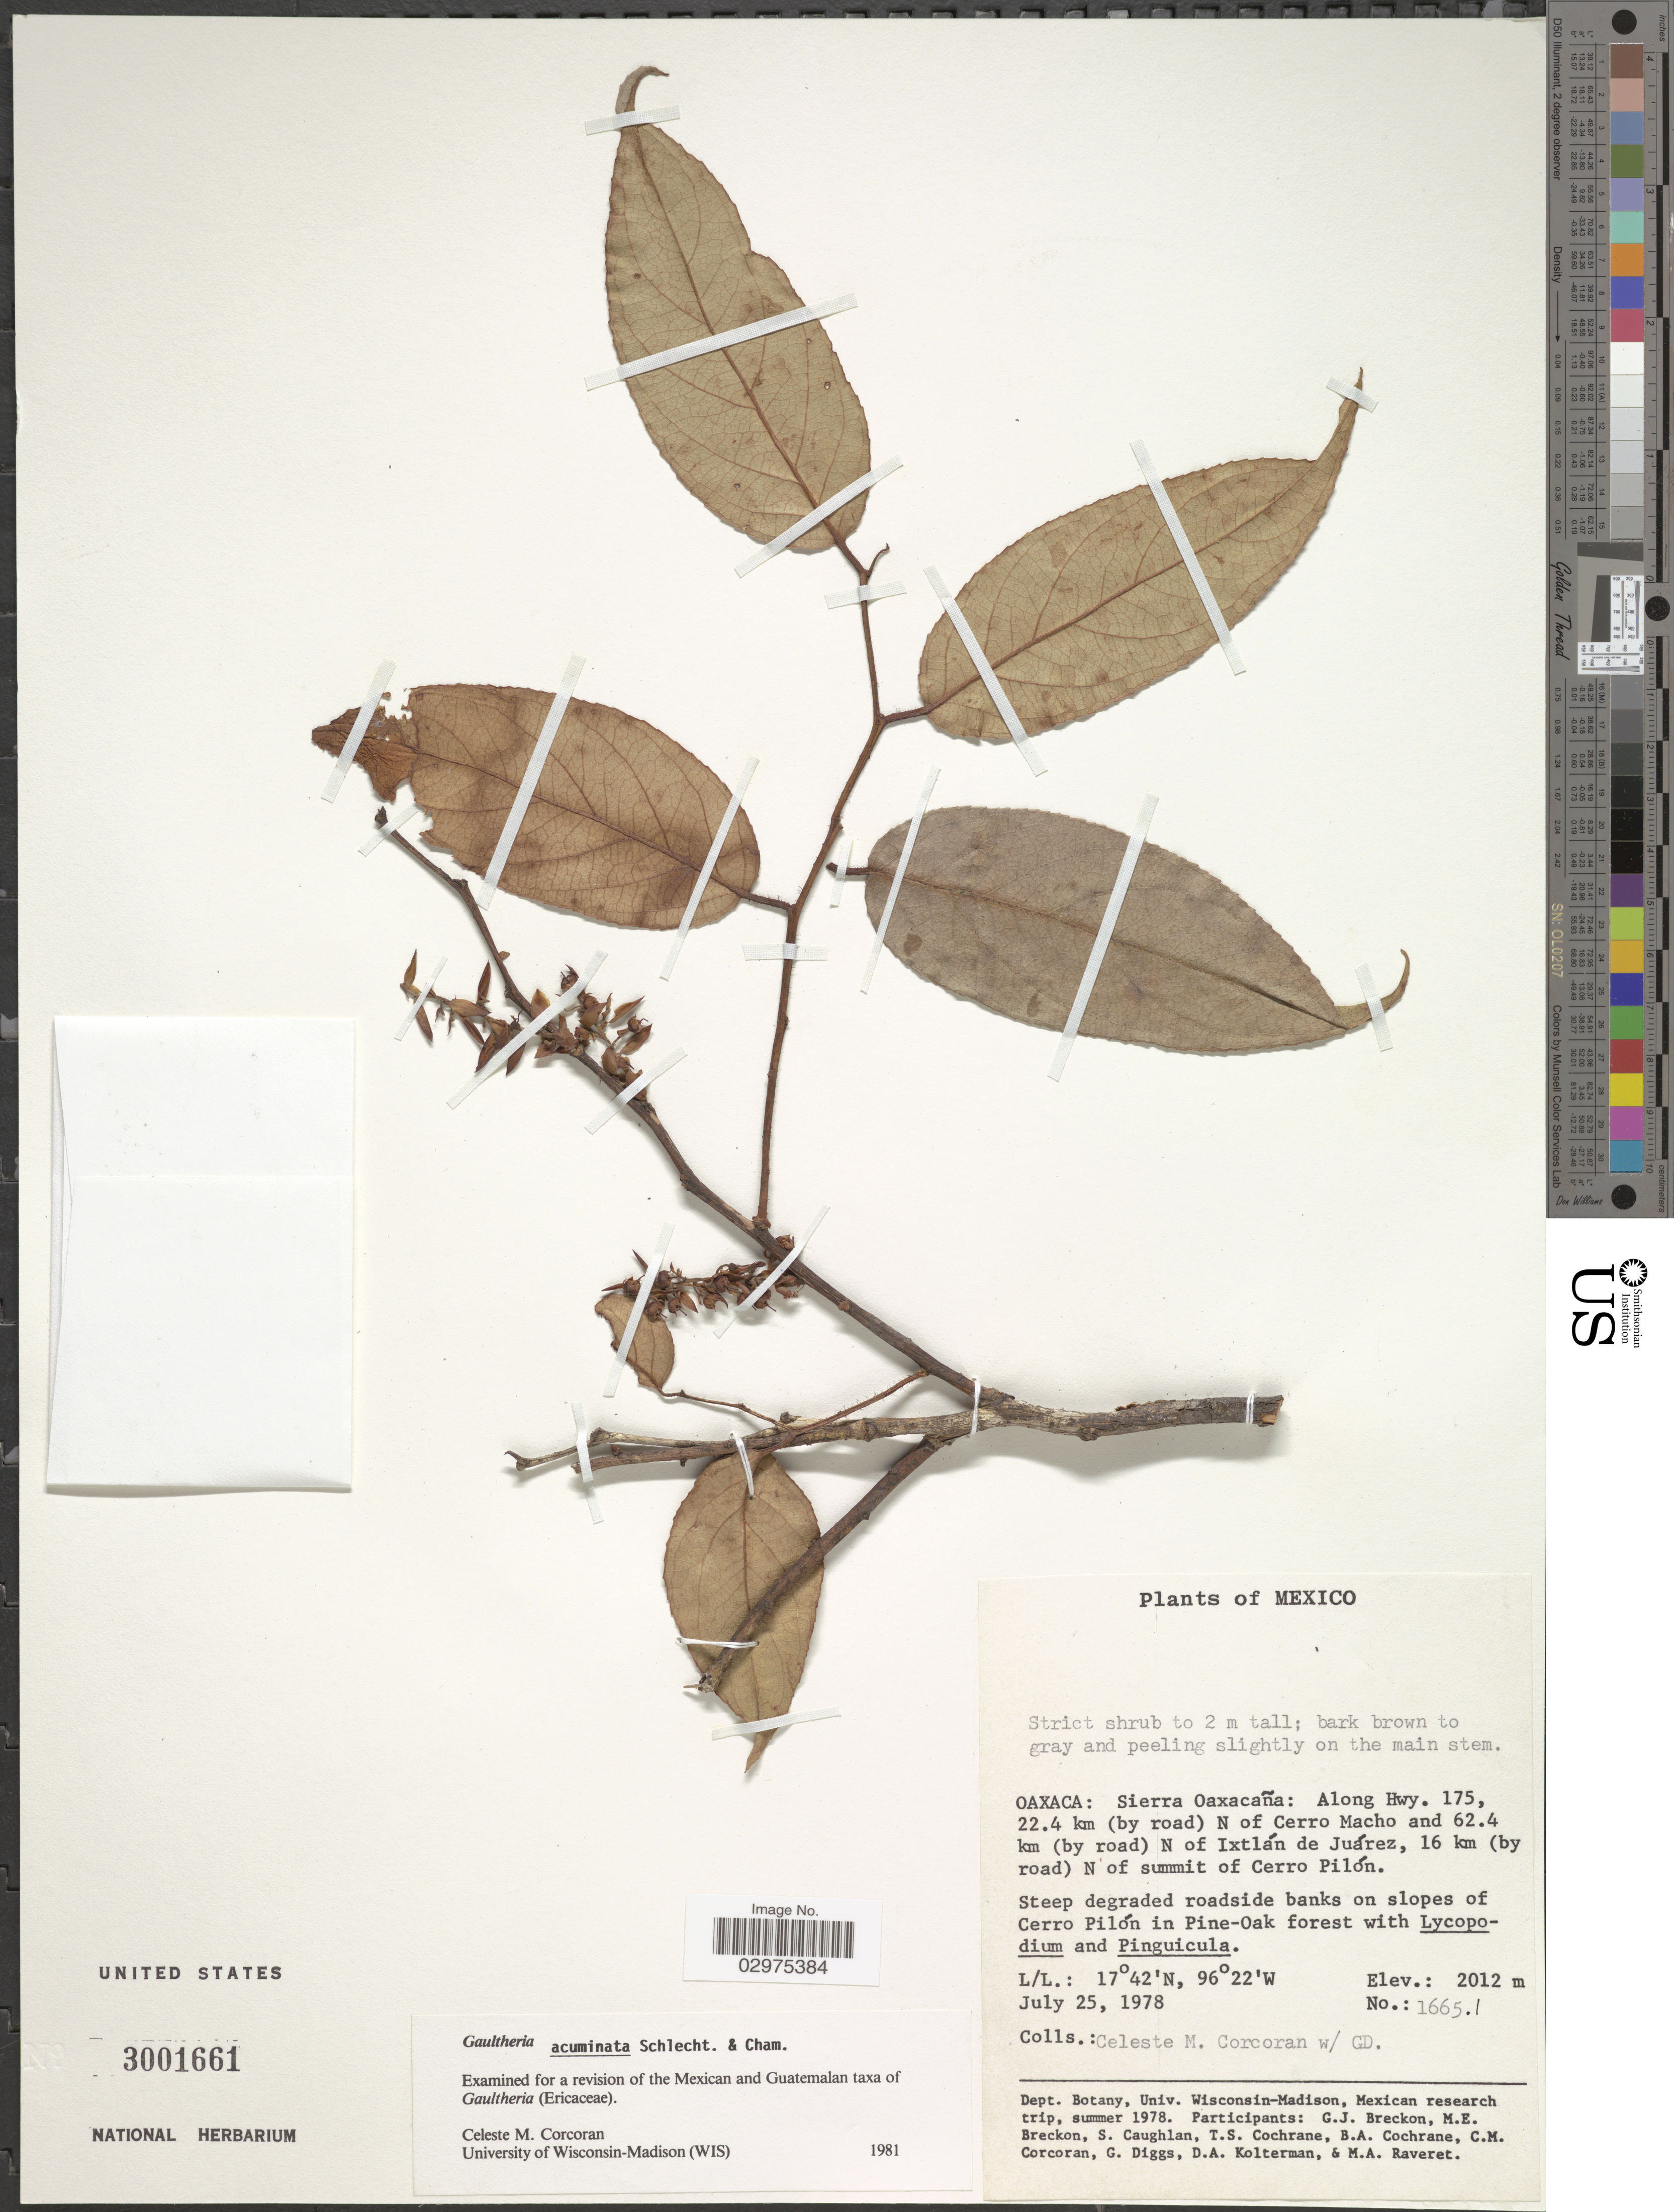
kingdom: Plantae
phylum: Tracheophyta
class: Magnoliopsida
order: Ericales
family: Ericaceae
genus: Gaultheria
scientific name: Gaultheria acuminata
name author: Schltdl. & Cham.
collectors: C. Corcoran, G. Breckon, M. E. Breckon, S. Caughlan & et al.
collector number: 1665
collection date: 1978-07-25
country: Mexico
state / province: Oaxaca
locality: Sierra Oaxacaña: Along Hwy. 175, 22.4 km (by road) N of Cerro Macho and 62.4 km (by road) N of Ixtlán de Juárez, 16 km (by road) N of summit of Cerro Pilón.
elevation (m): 2012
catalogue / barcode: US 3001661